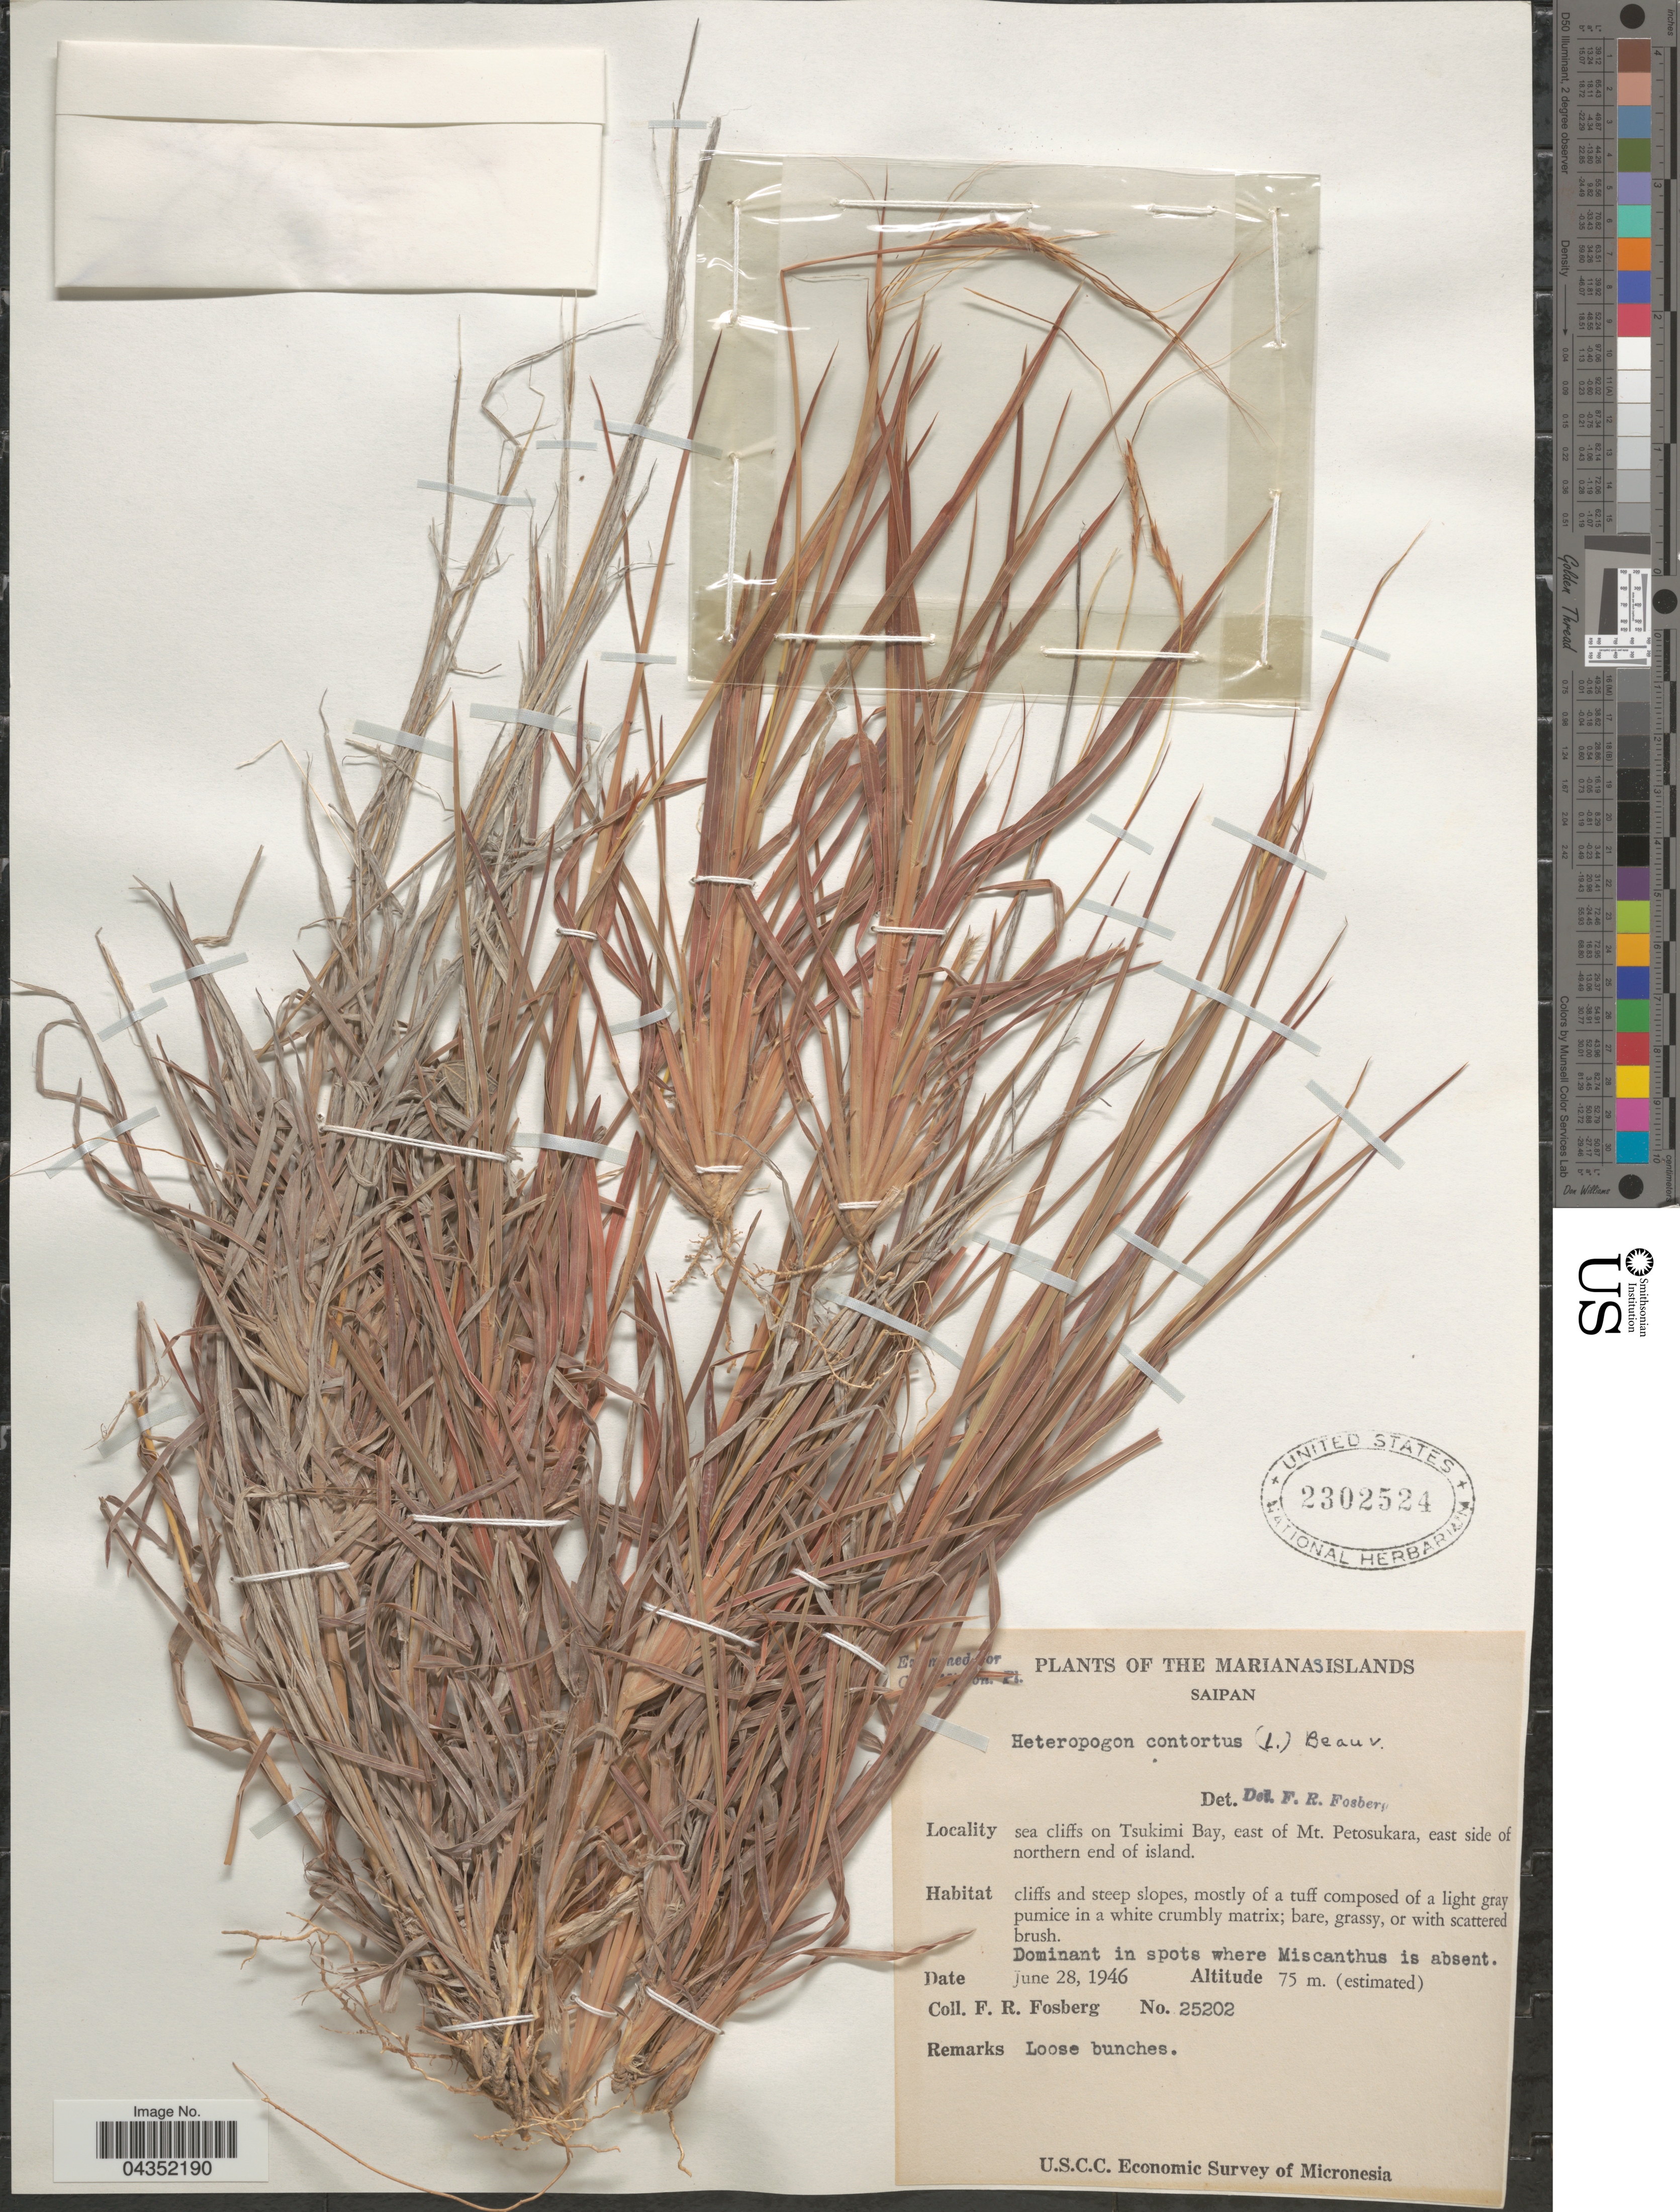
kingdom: Plantae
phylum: Tracheophyta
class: Liliopsida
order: Poales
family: Poaceae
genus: Heteropogon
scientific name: Heteropogon contortus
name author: (L.) P. Beauv. ex Roem. & Schult.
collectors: F. R. Fosberg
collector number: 25202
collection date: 1946-06-28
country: Northern Mariana Islands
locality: The Marianas Islands. Saipan. Sea cliffs on Tsukimi Bay, east of Mt. Petosukara, east side of northern end of island. U.S.C.C. Economic Survey of Micronesia.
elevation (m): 75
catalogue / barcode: US 2302524